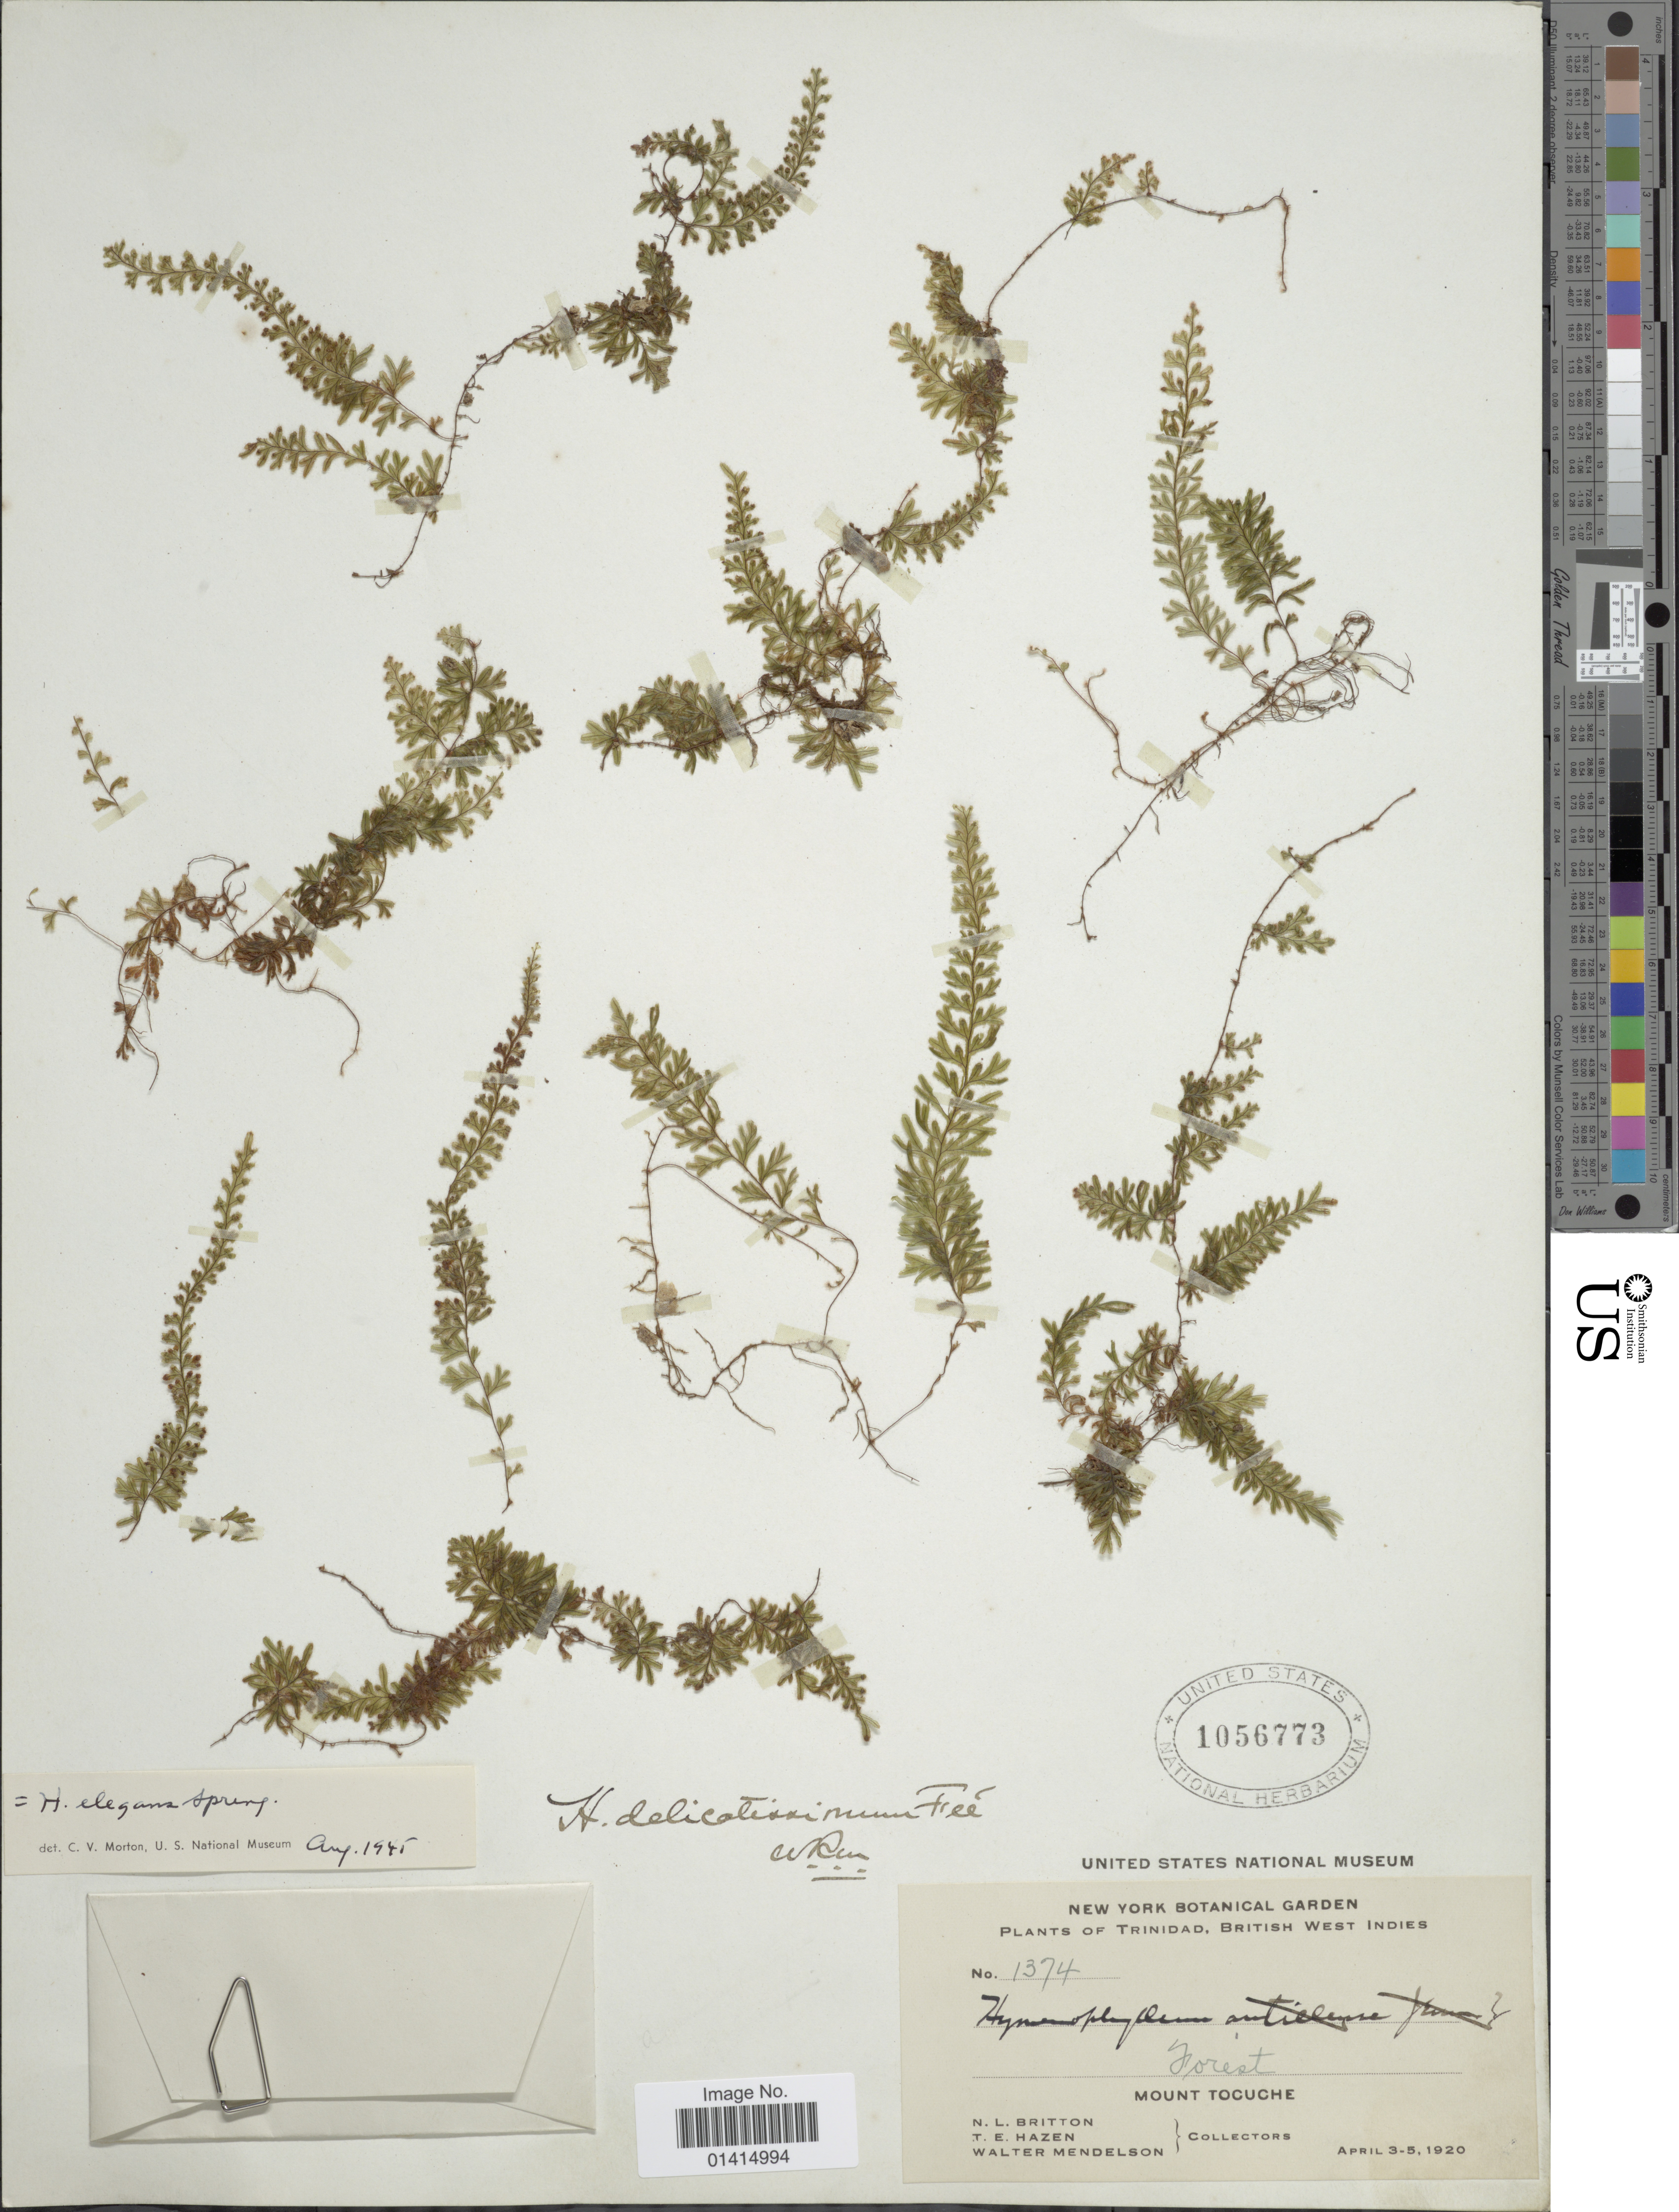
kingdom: Plantae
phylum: Tracheophyta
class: Polypodiopsida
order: Hymenophyllales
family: Hymenophyllaceae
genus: Hymenophyllum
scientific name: Hymenophyllum elegans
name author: Spreng.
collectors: N. Britton, T. E. Hazen & W. Mendelson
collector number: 1374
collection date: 1920-04-03/1920-04-05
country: Trinidad and Tobago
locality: Trinidad, British West Indies, Mount Tocuche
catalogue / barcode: US 1056773